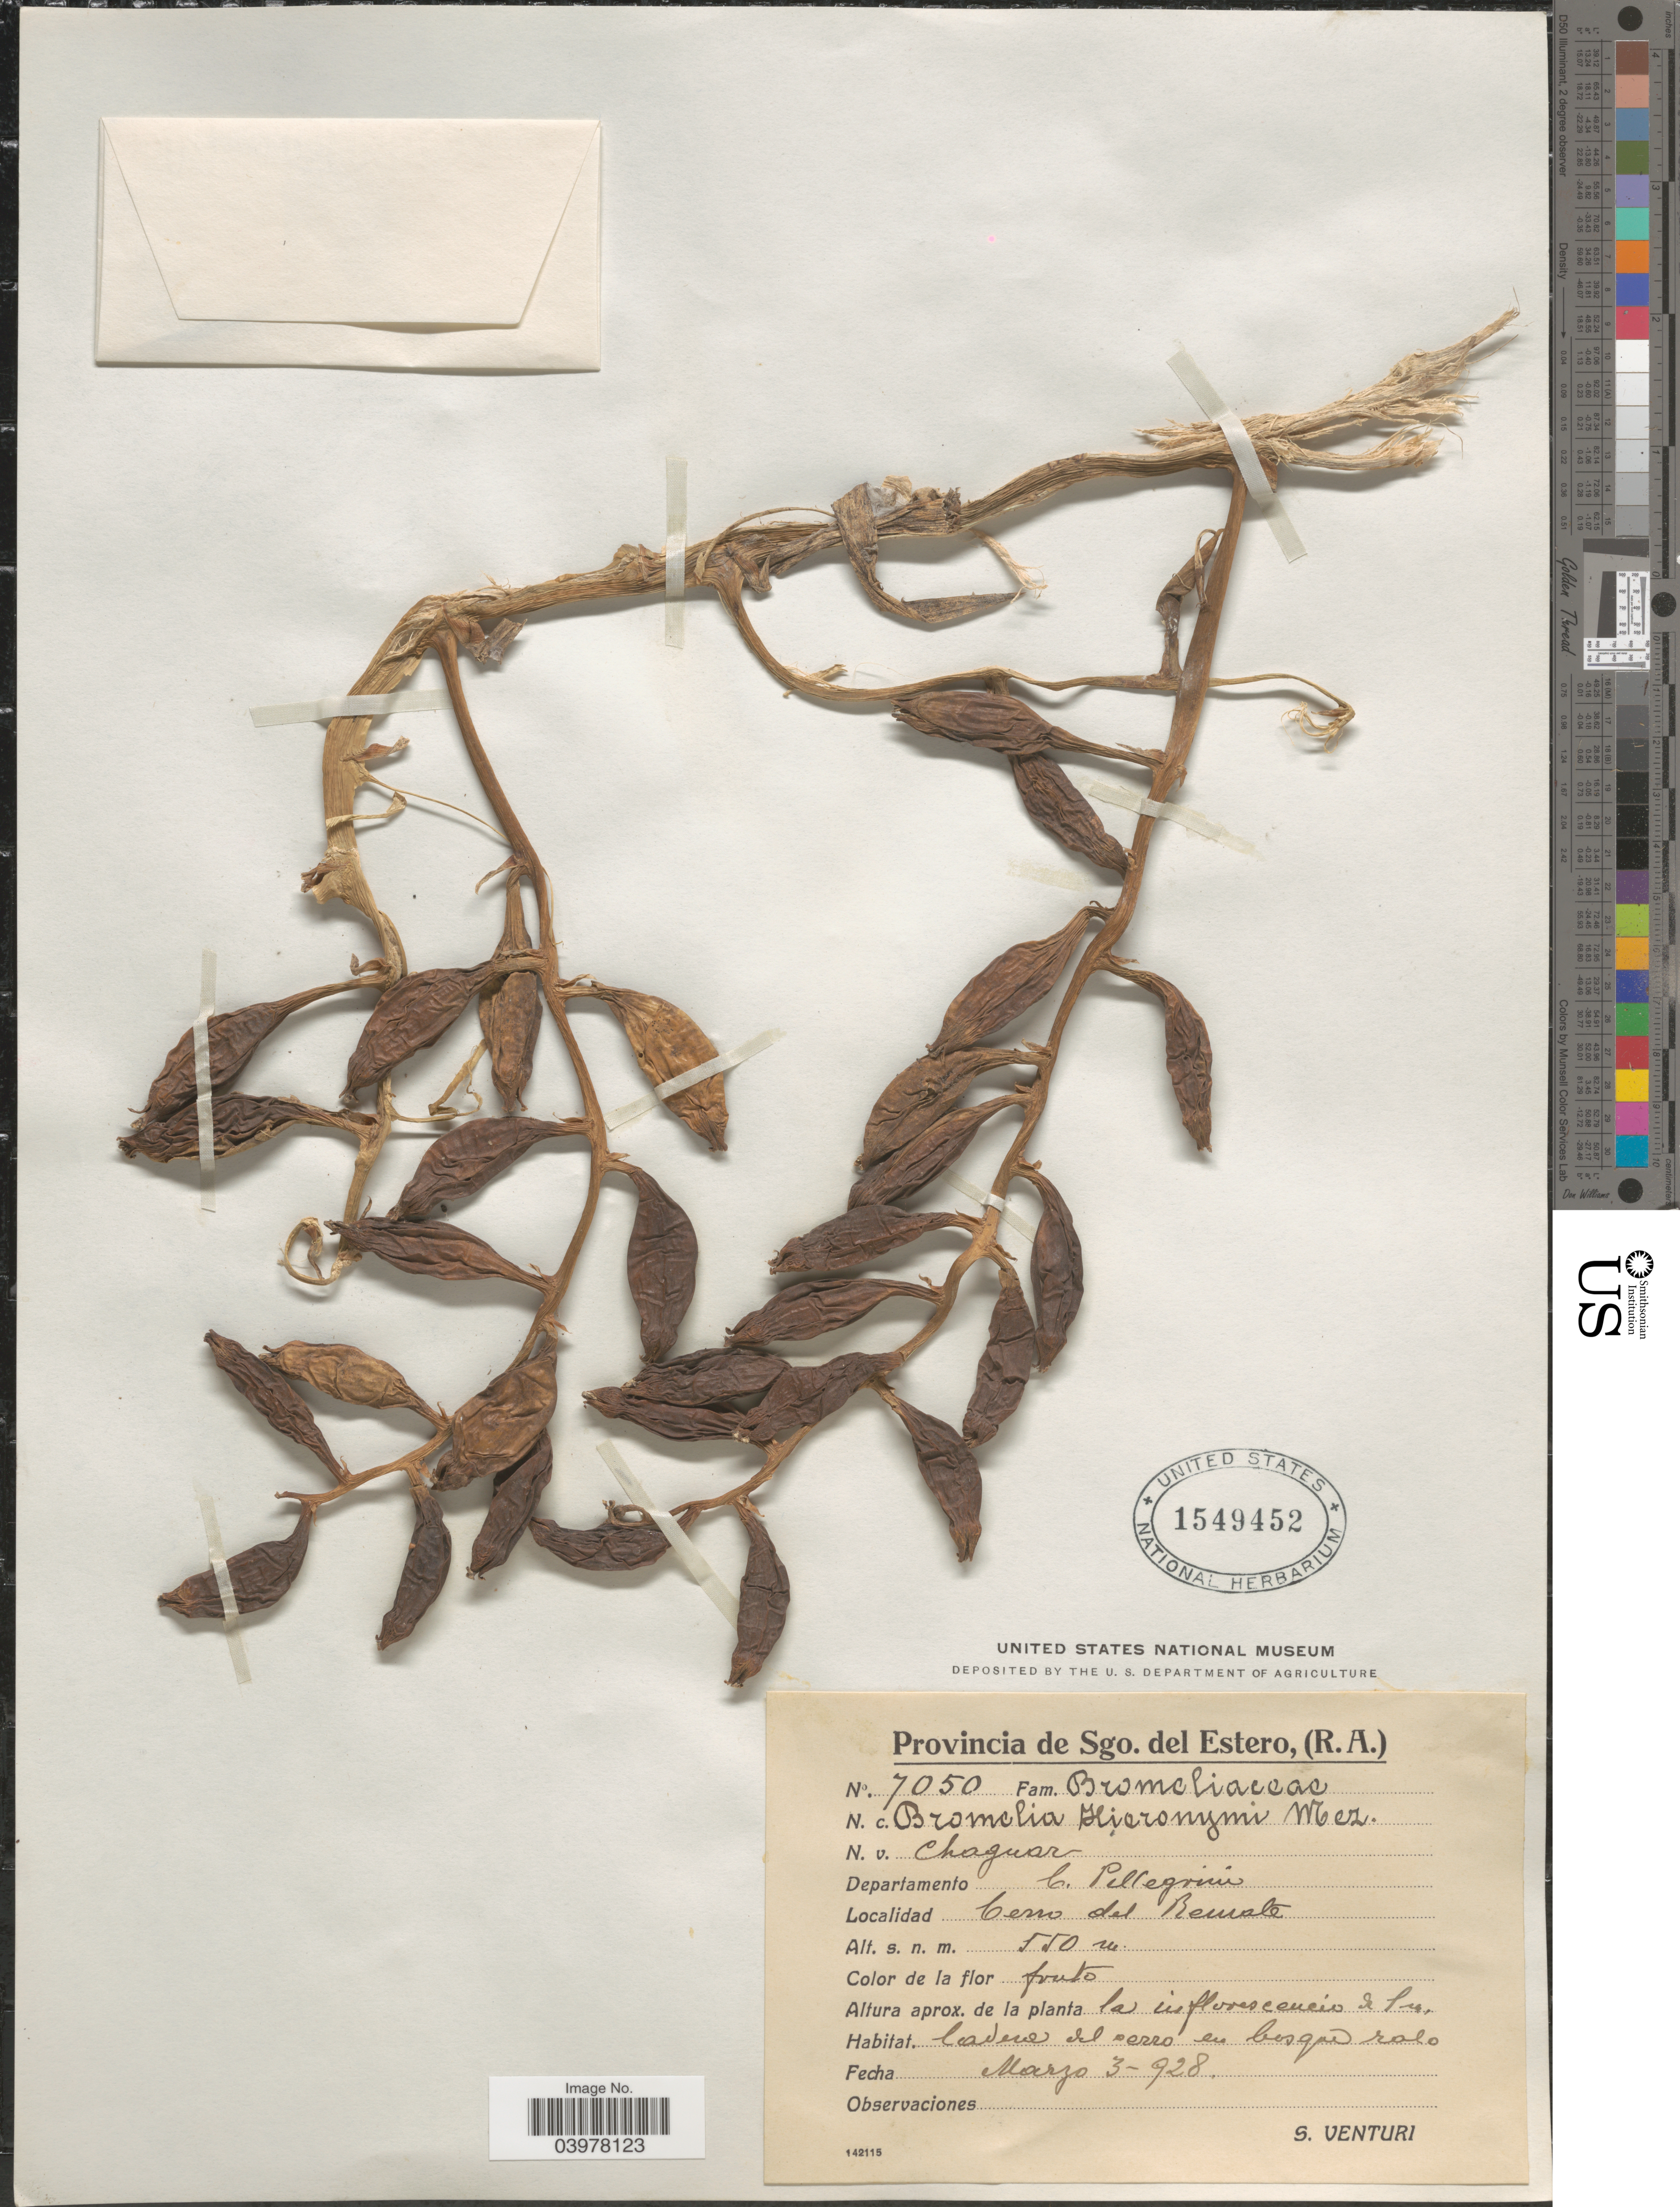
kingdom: Plantae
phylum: Tracheophyta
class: Liliopsida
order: Poales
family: Bromeliaceae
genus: Bromelia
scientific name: Bromelia hieronymi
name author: Mez in Mart.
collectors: S. Venturi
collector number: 7050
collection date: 1928-03-03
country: Argentina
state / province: Santiago del Estero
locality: Departamento C. Pellegrini. Cerro del Remate.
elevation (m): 550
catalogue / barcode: US 1549452